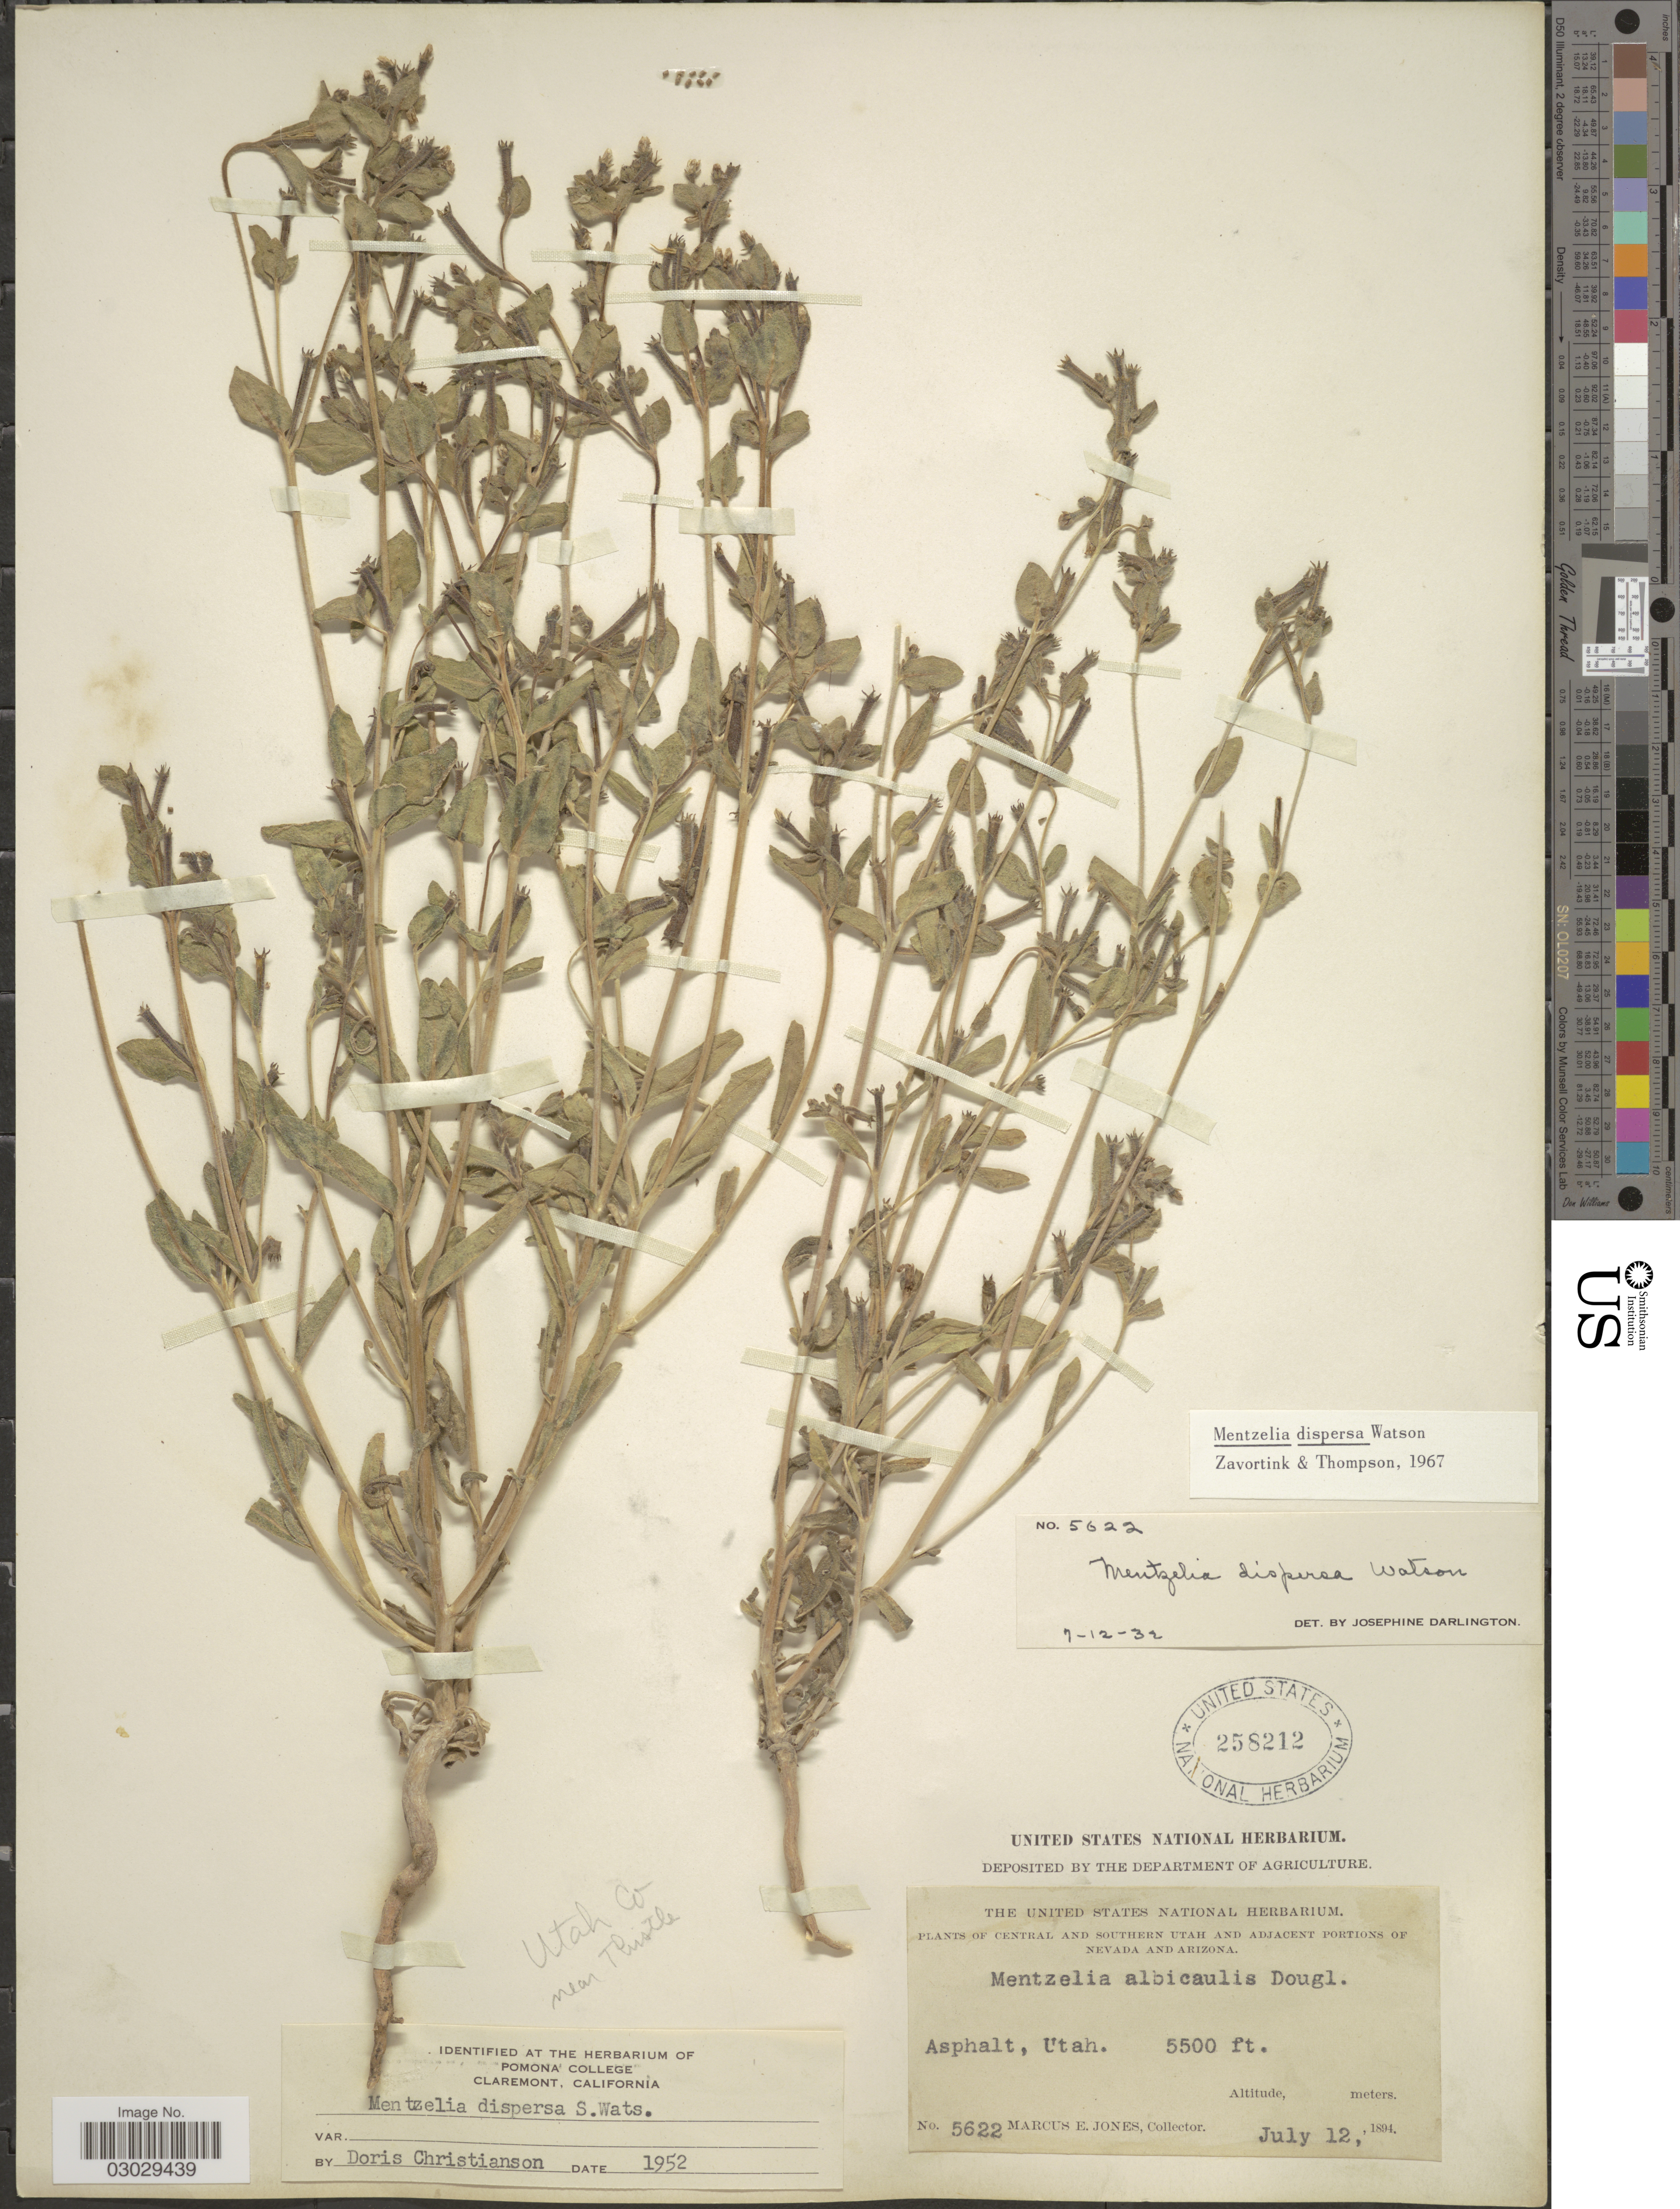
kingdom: Plantae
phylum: Tracheophyta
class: Magnoliopsida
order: Cornales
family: Loasaceae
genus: Mentzelia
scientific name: Mentzelia dispersa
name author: S. Watson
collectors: M. E. Jones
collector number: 5622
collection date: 1894-07-12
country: United States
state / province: Utah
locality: Asphalt.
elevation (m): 1676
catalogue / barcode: US 258212